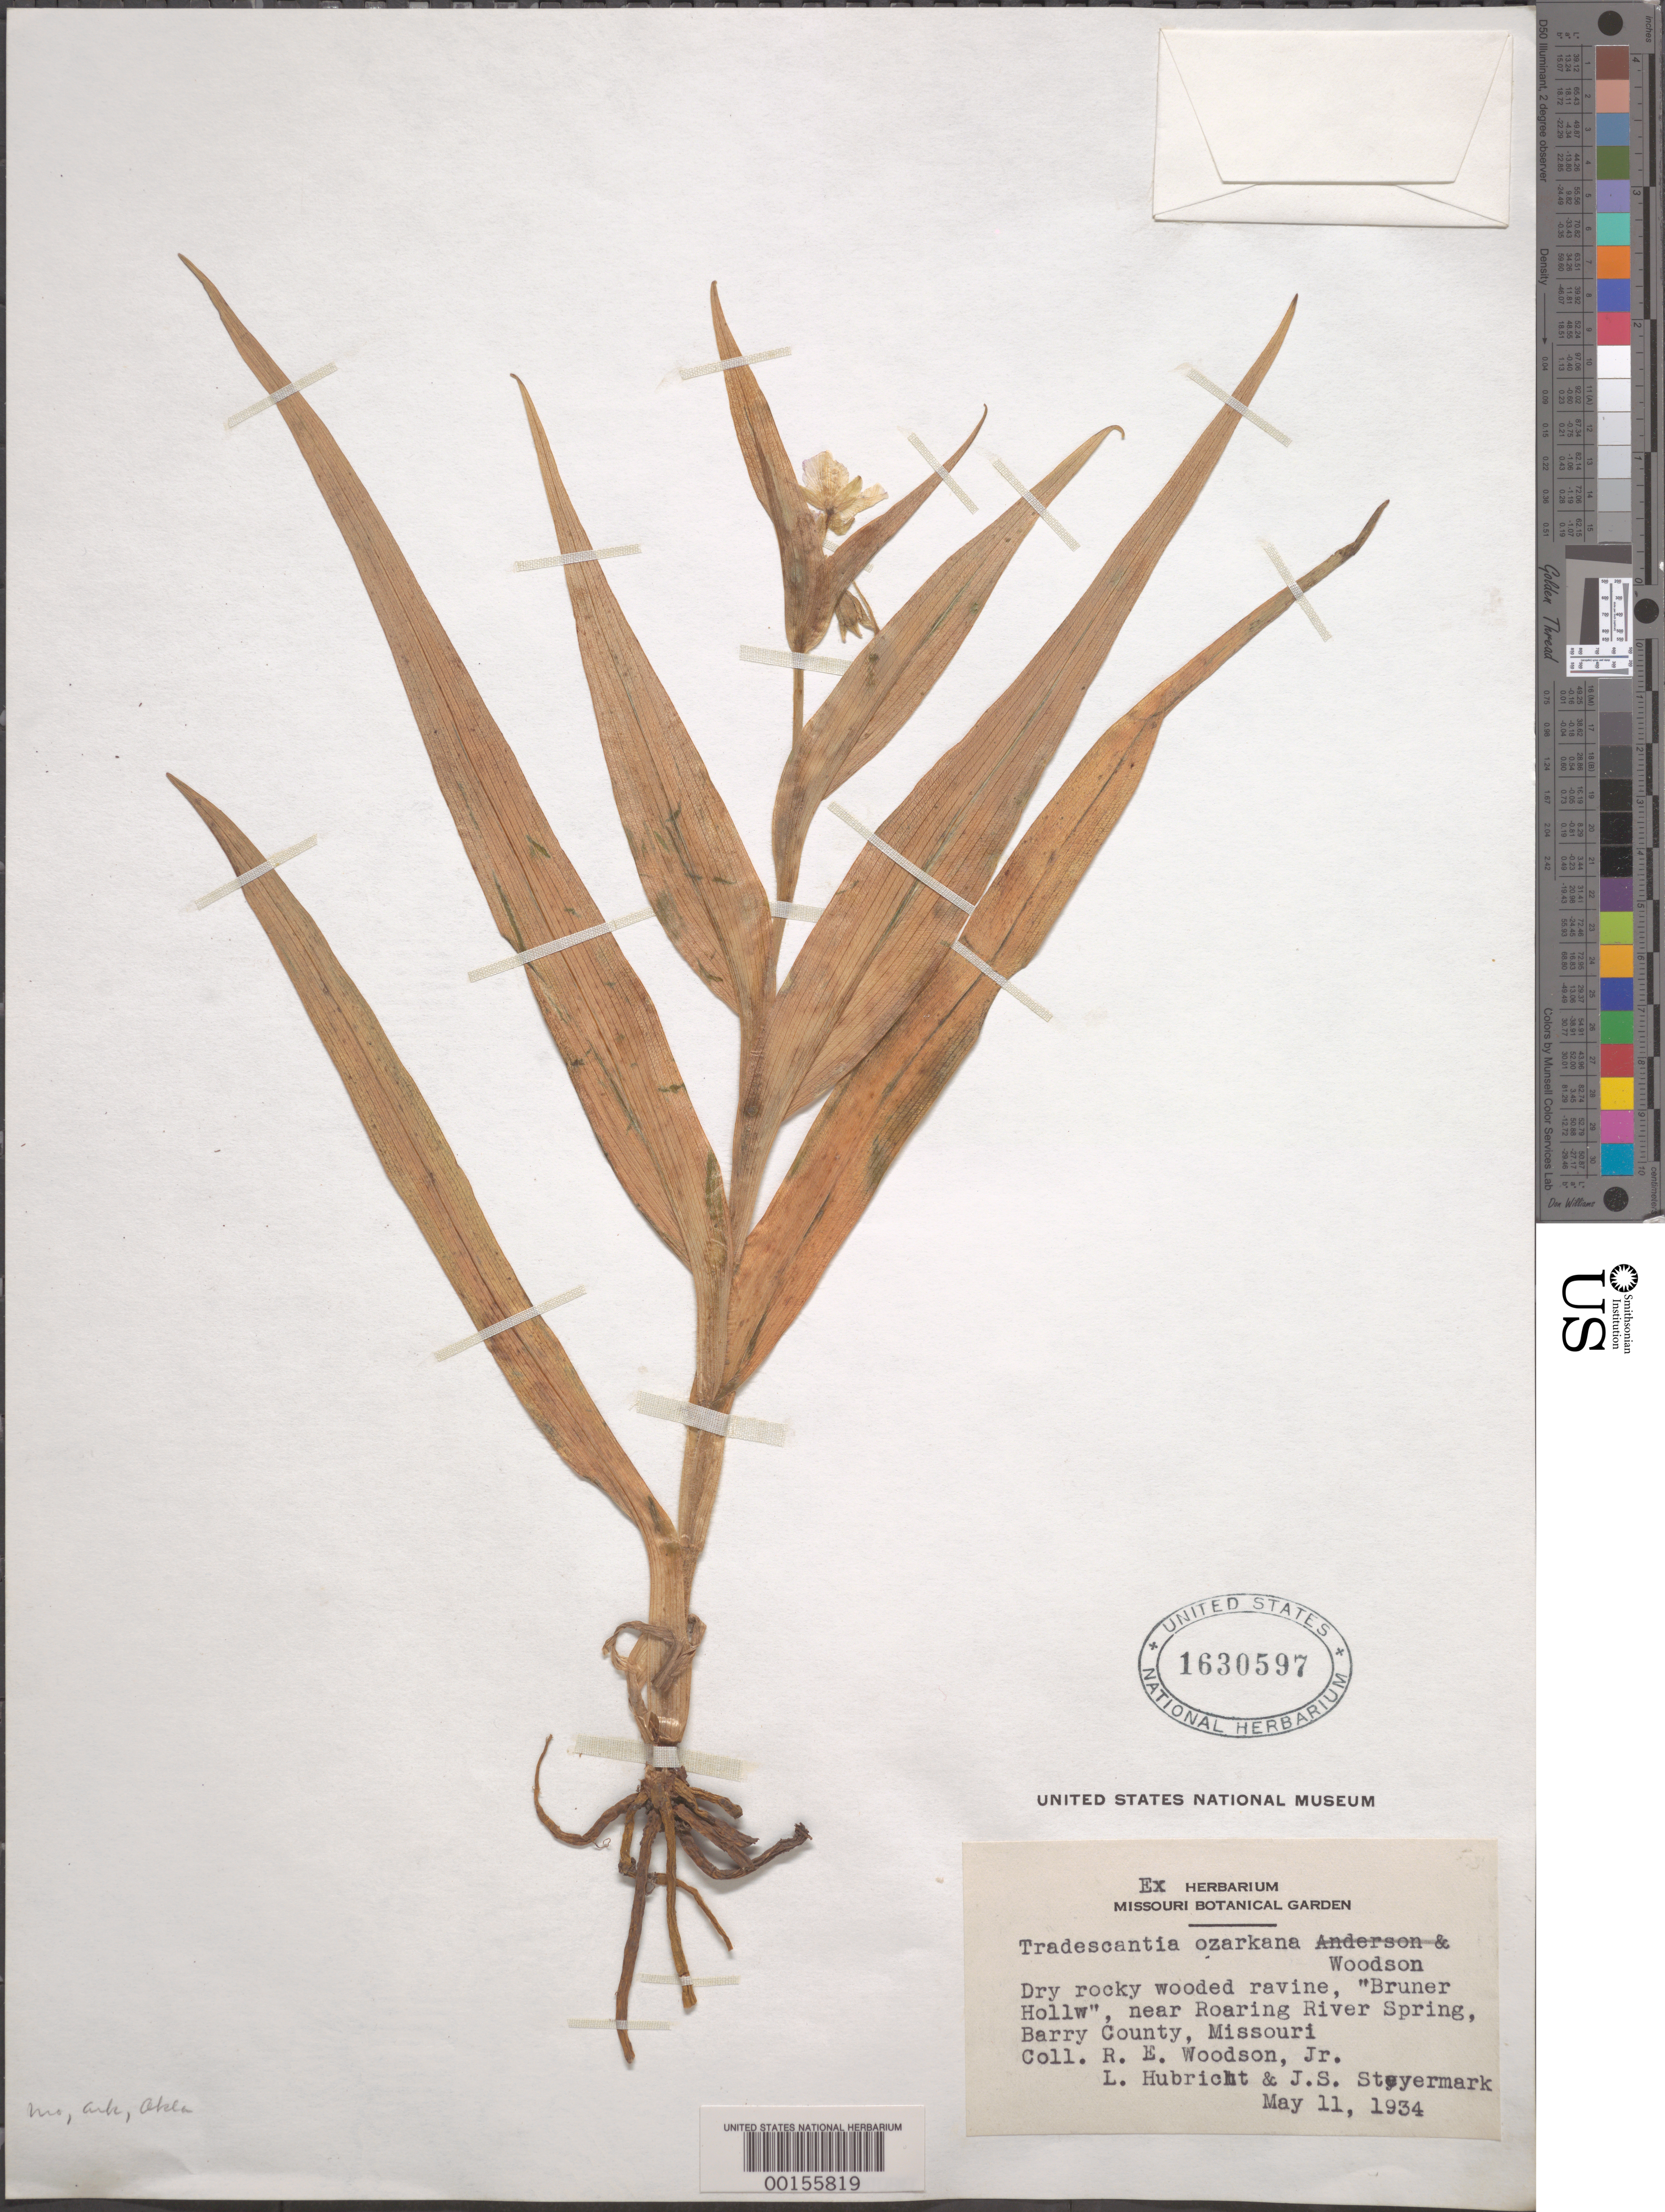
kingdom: Plantae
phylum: Tracheophyta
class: Liliopsida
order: Commelinales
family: Commelinaceae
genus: Tradescantia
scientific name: Tradescantia ozarkana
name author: E.S. Anderson & Woodson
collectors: L. Hubricht & J. Steyermark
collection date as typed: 11 May 1934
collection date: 1934-05-11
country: United States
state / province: Missouri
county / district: Barry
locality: Near roaring river spring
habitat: Dry, rocky wooded ravine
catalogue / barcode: US 1630597